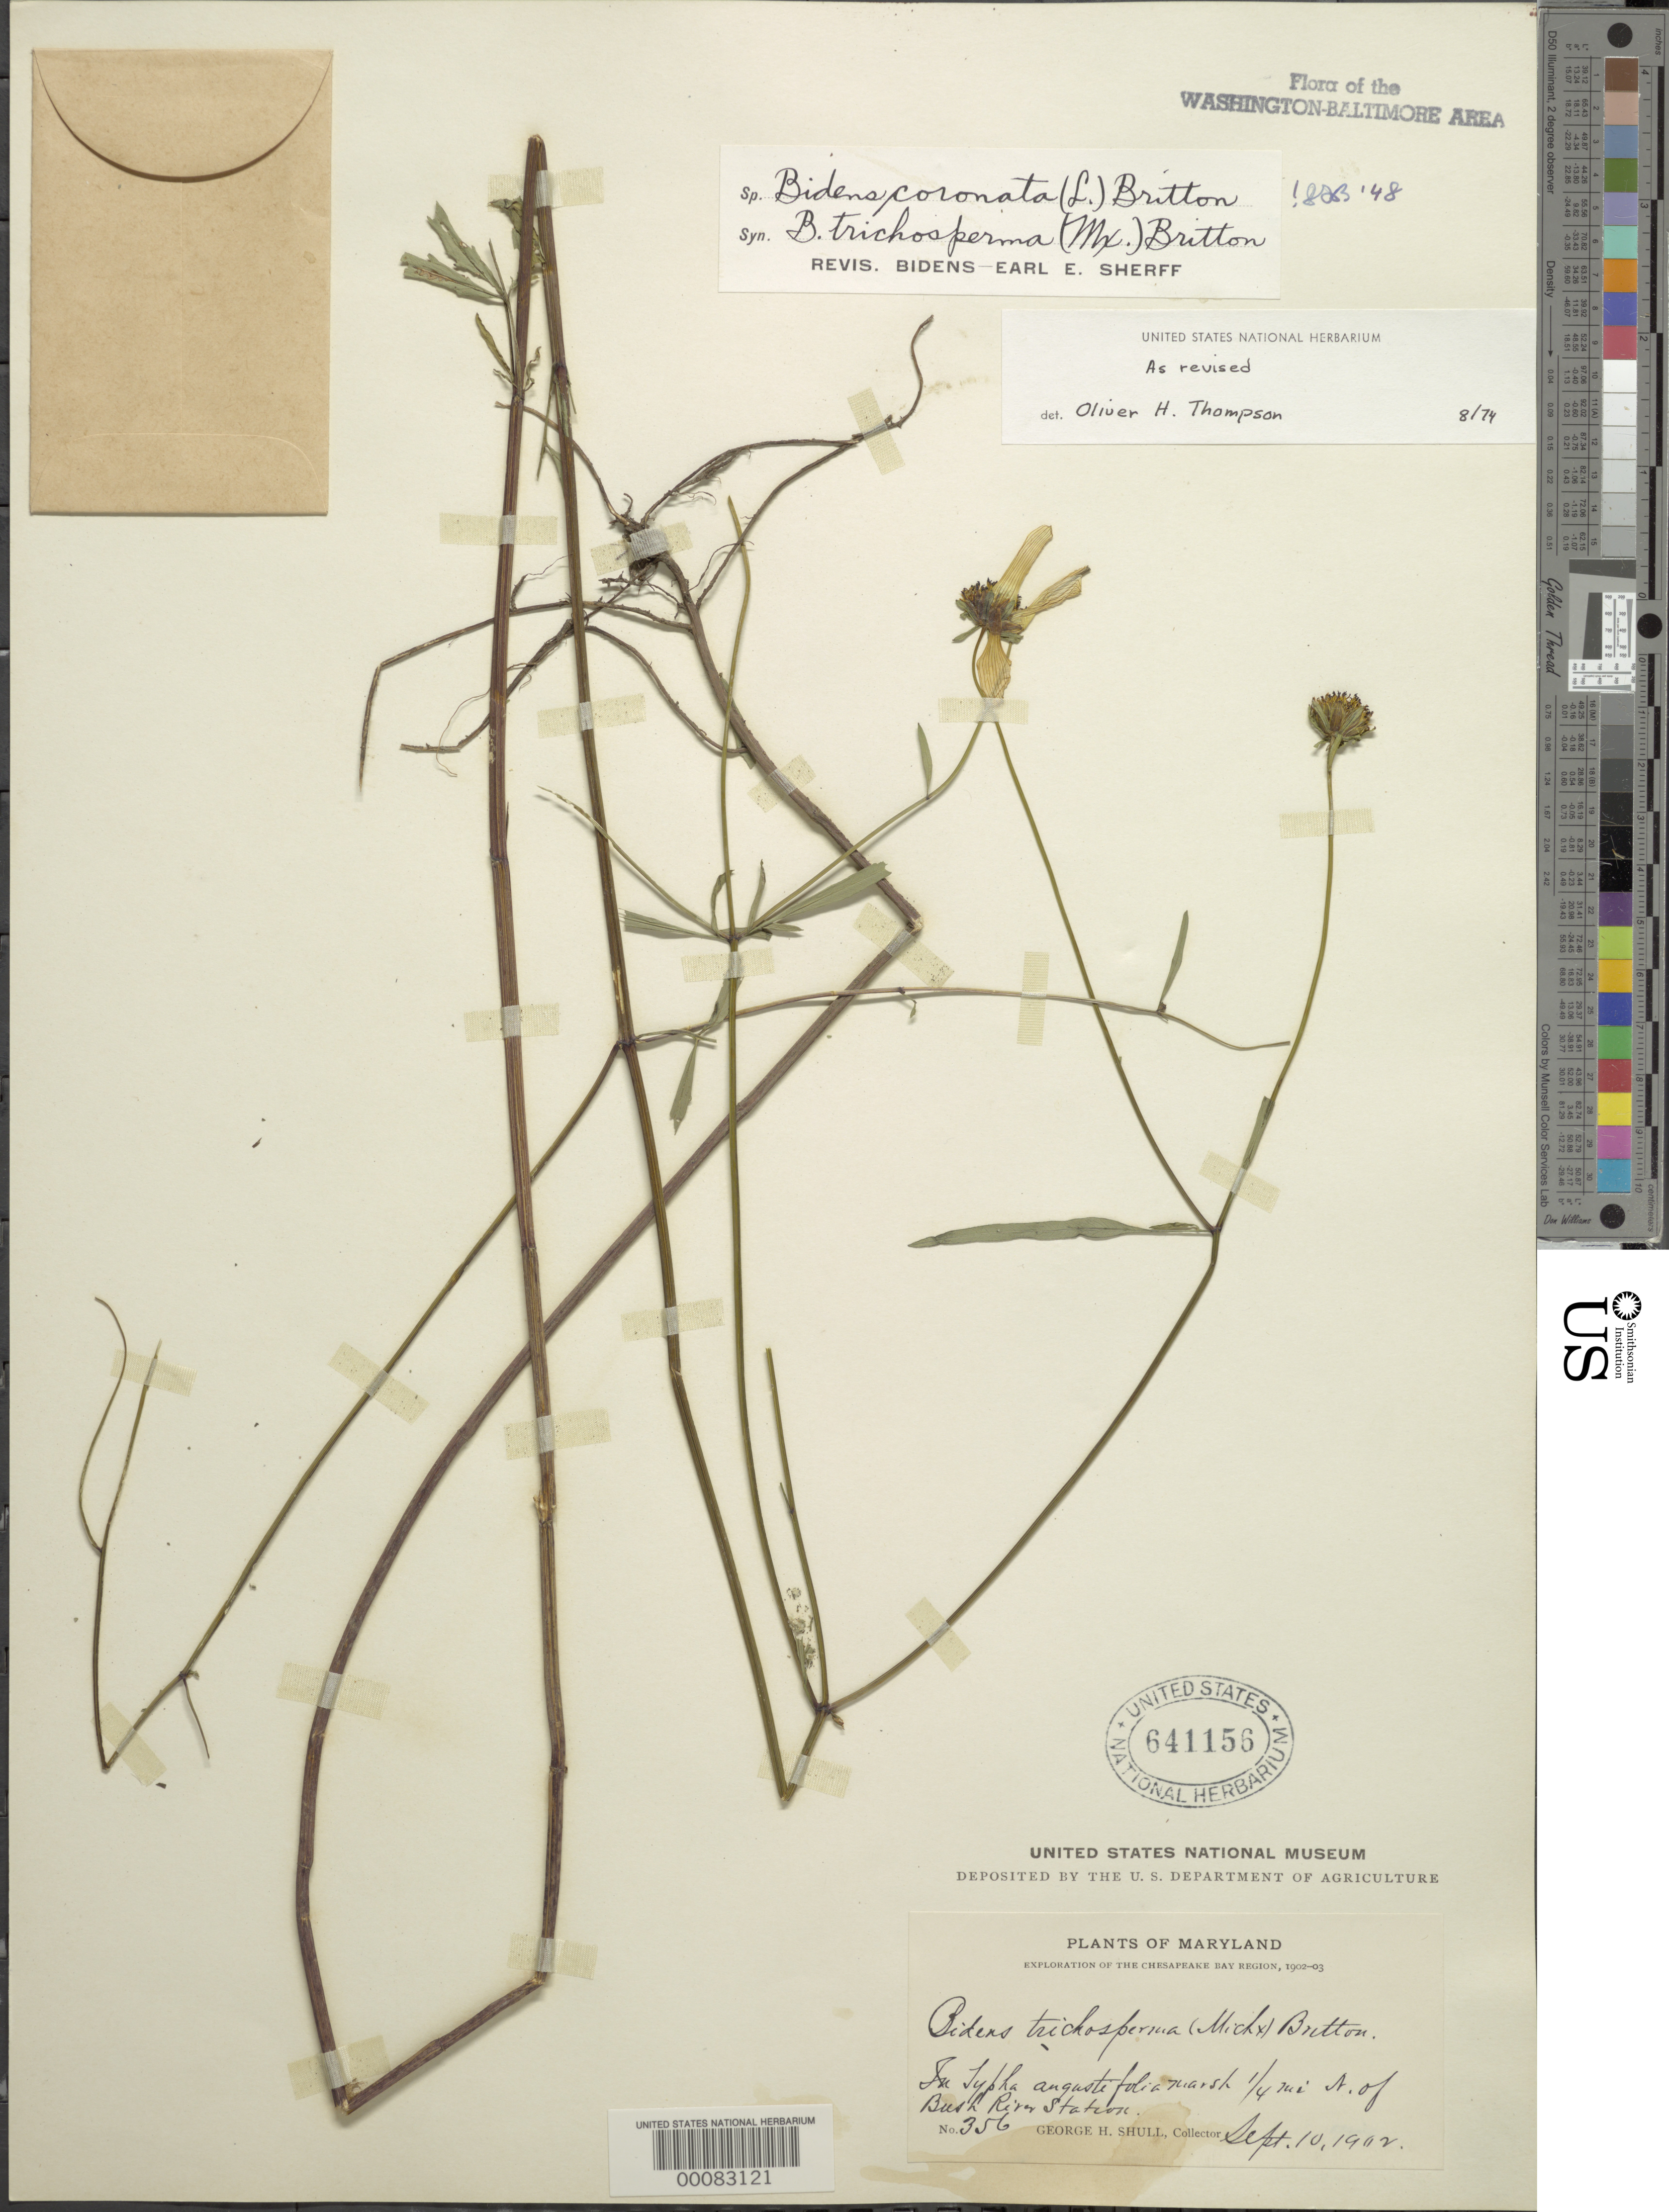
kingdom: Plantae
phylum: Tracheophyta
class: Magnoliopsida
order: Asterales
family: Asteraceae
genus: Bidens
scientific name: Bidens trichosperma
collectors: G. H. Shull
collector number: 356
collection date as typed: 10 Sep 1902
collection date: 1902-09-10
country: United States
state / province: Maryland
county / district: Harford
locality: North of Bush River Station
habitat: Marsh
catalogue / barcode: US 641156